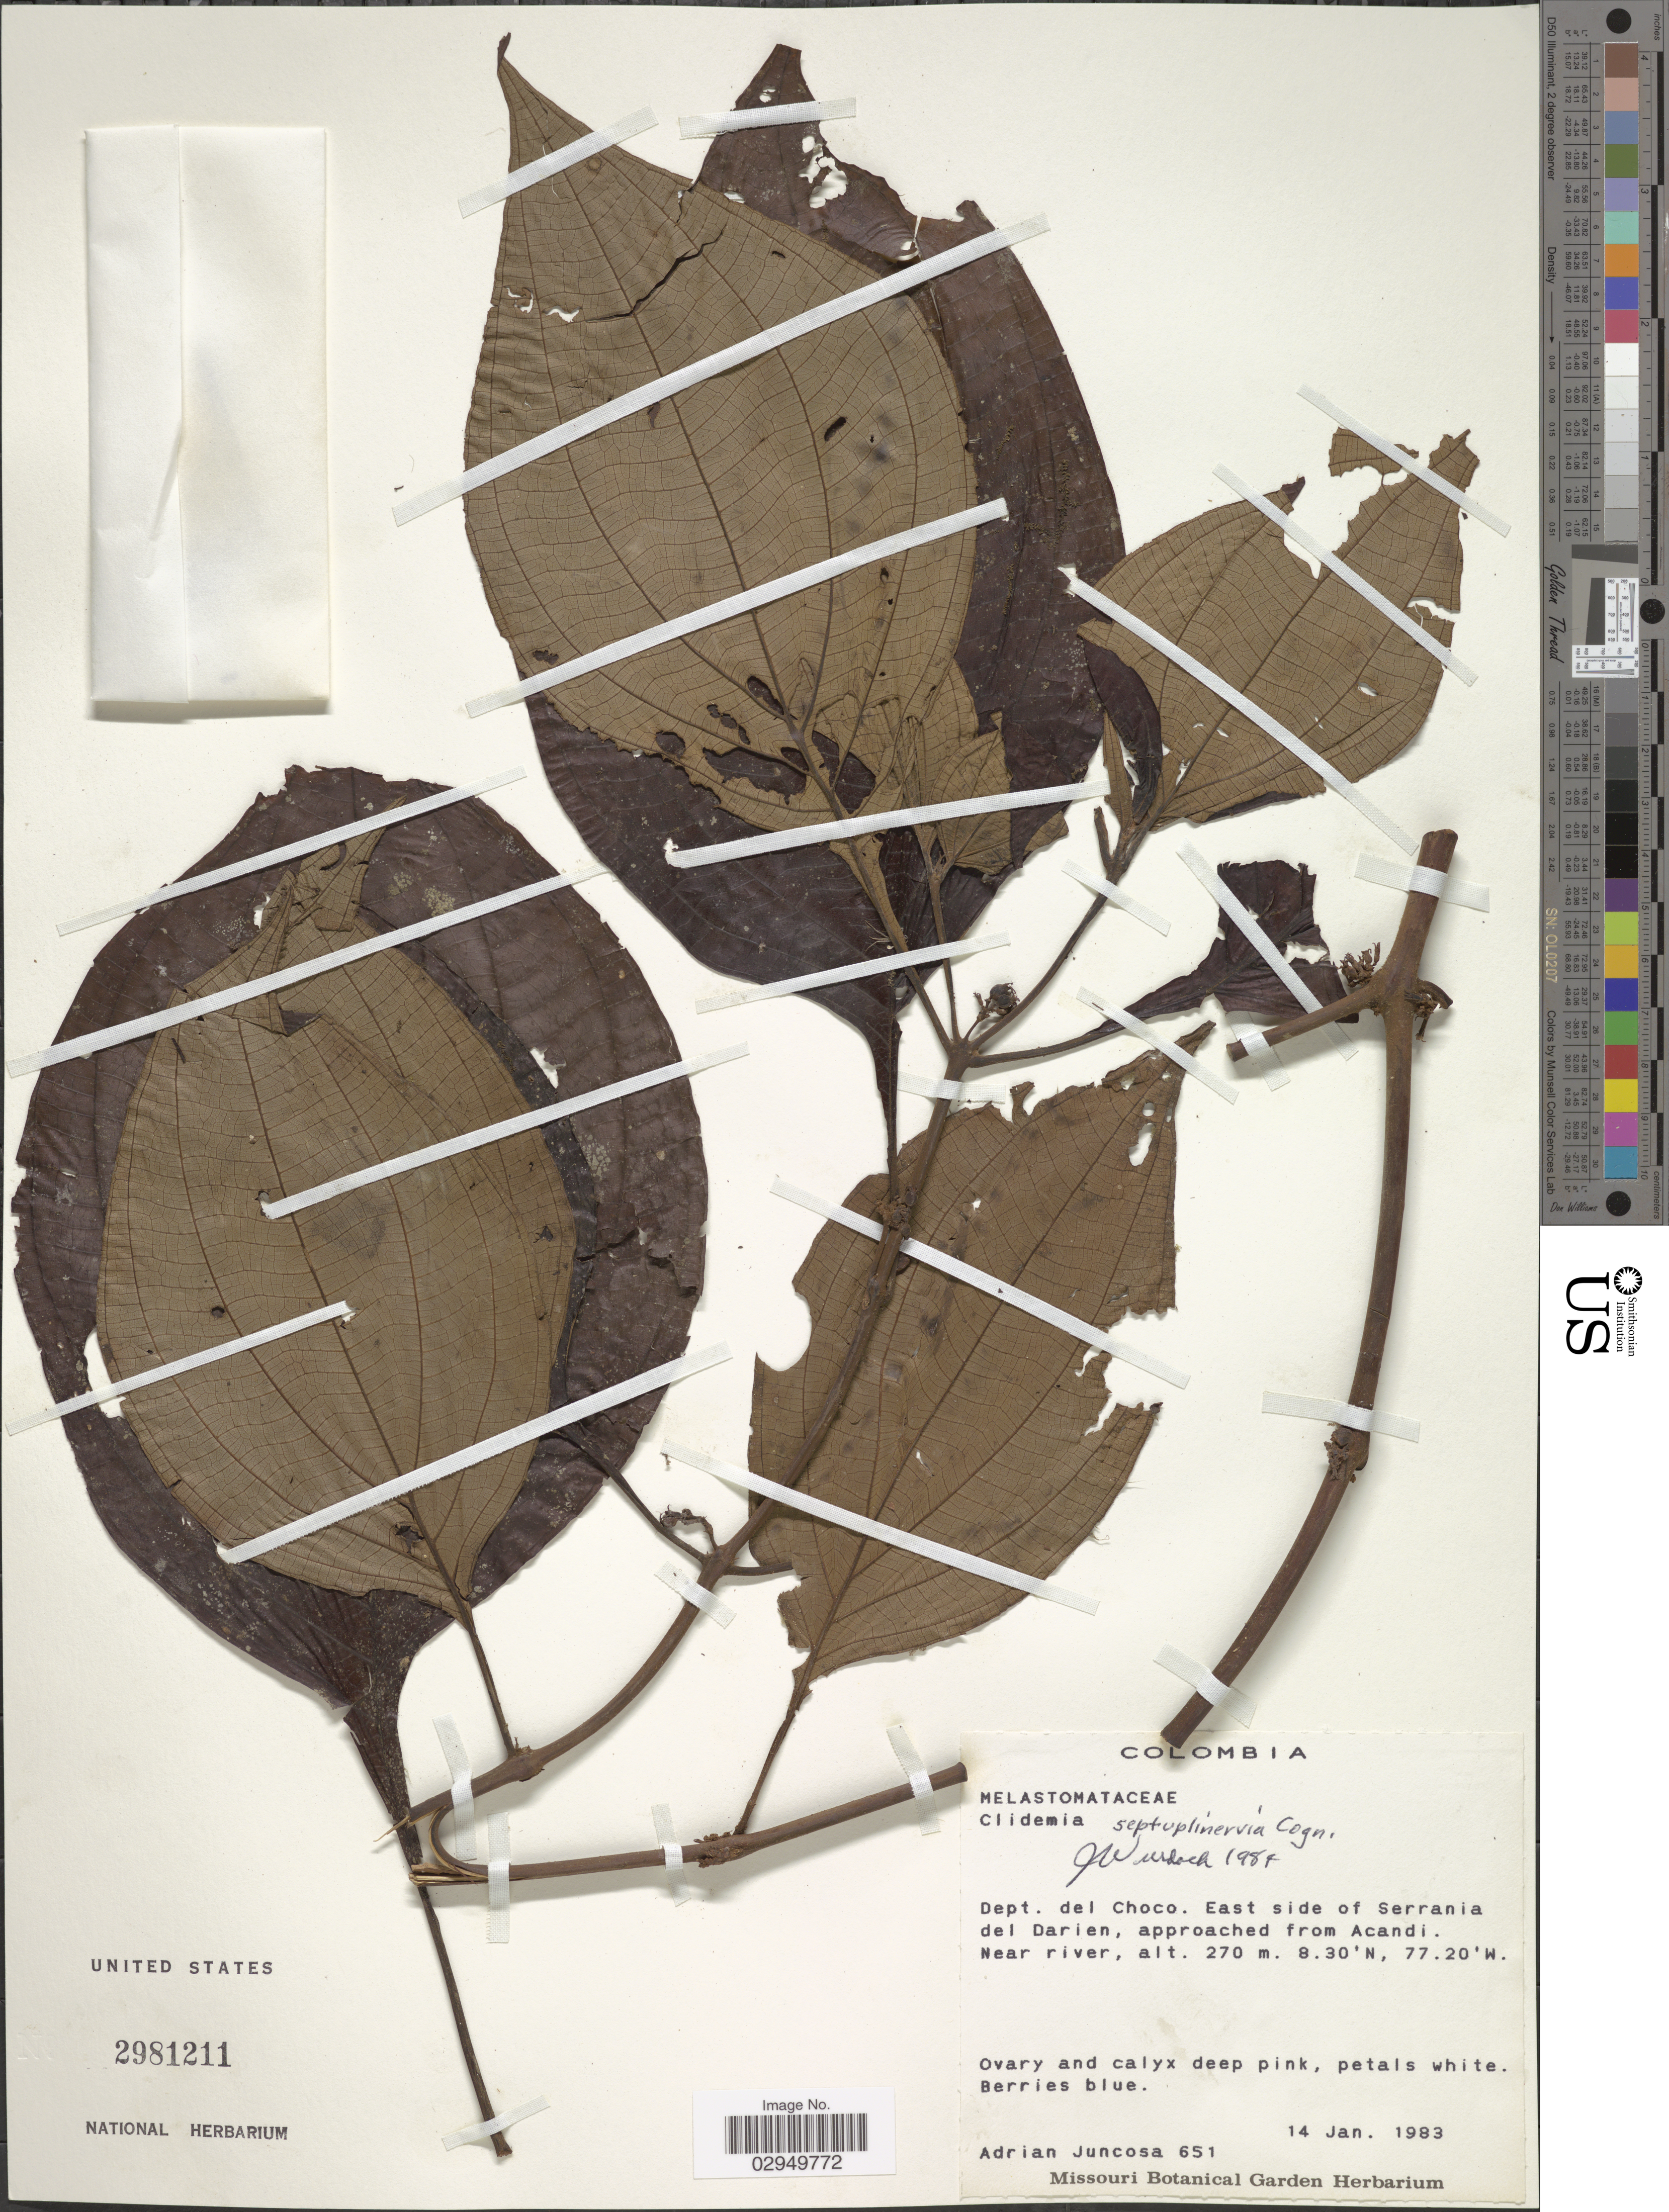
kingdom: Plantae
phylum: Tracheophyta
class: Magnoliopsida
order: Myrtales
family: Melastomataceae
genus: Clidemia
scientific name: Clidemia septuplinervia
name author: Cogn.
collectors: A. Juncosa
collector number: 651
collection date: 1983-01-14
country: Colombia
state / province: Chocó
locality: Dept. del Choco. East side of Serrania del Darien, approached from Acandi. Near river.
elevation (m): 270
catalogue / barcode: US 2981211